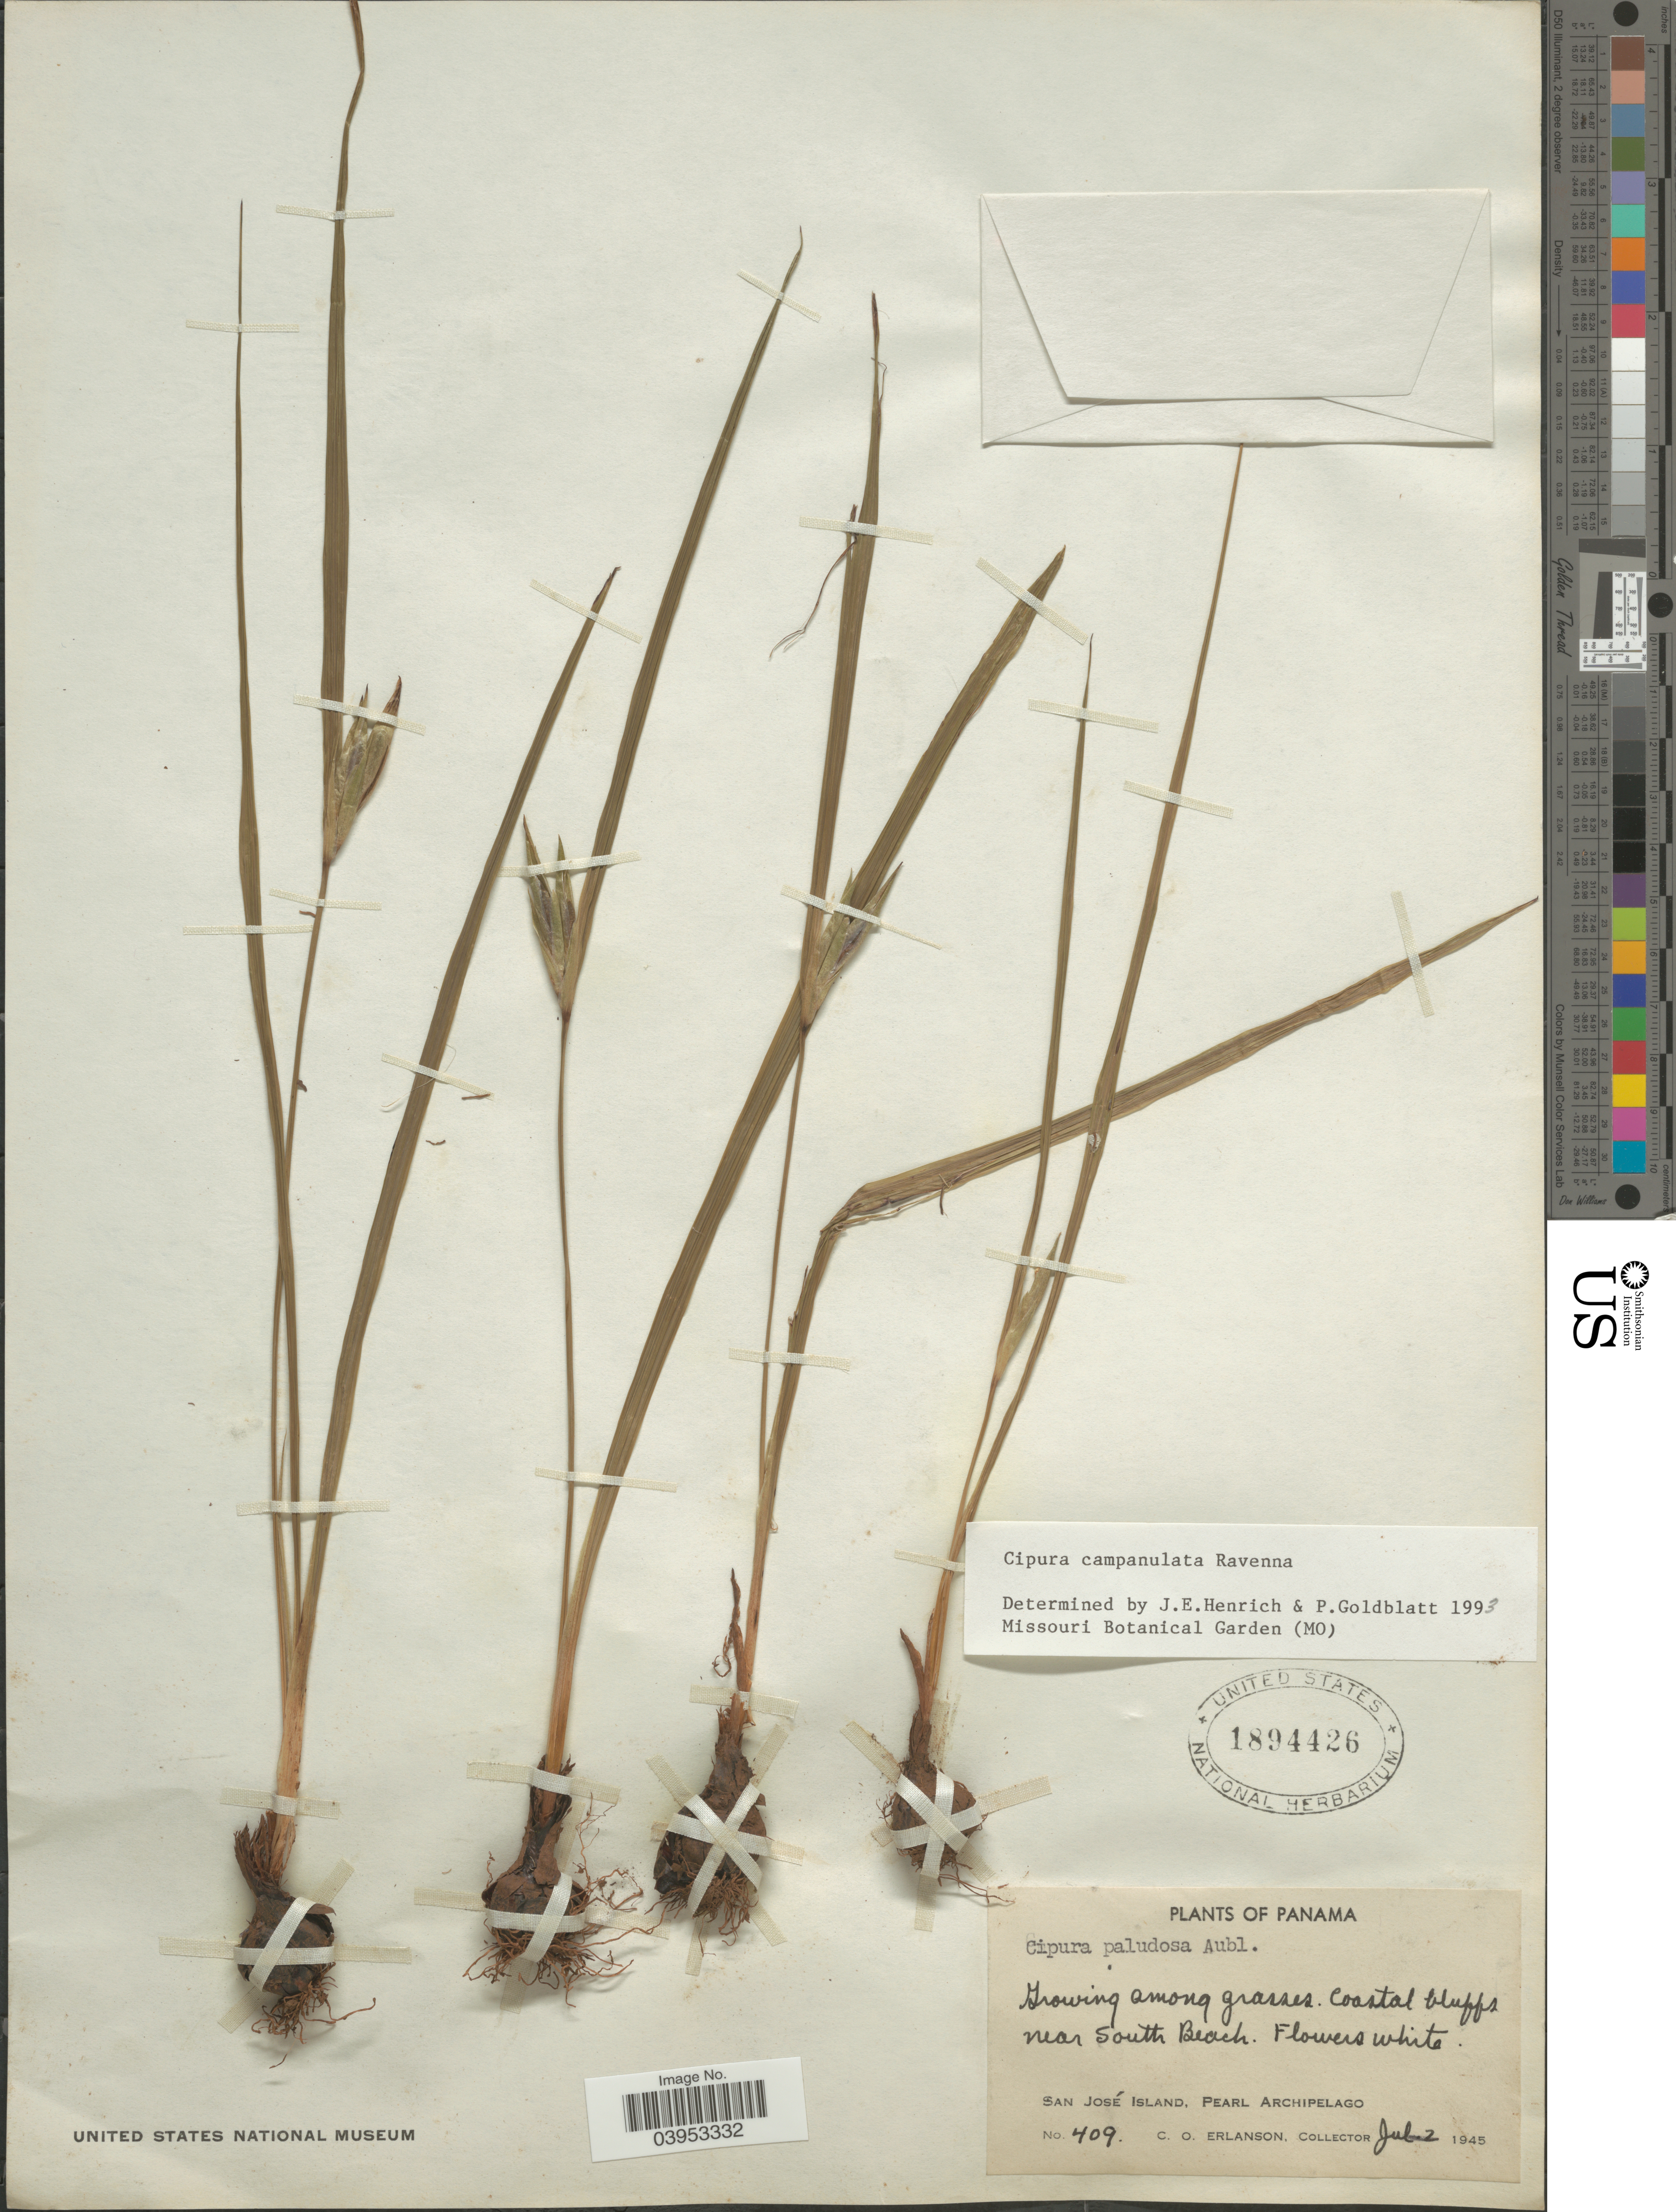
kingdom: Plantae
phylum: Tracheophyta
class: Liliopsida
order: Asparagales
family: Iridaceae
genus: Cipura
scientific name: Cipura campanulata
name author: Ravenna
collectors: C. O. Erlanson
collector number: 409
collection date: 1945-07-02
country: Panama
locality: Coastal bluffs near South Beach. San José Island, Pearl Archipelago.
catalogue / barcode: US 1894426